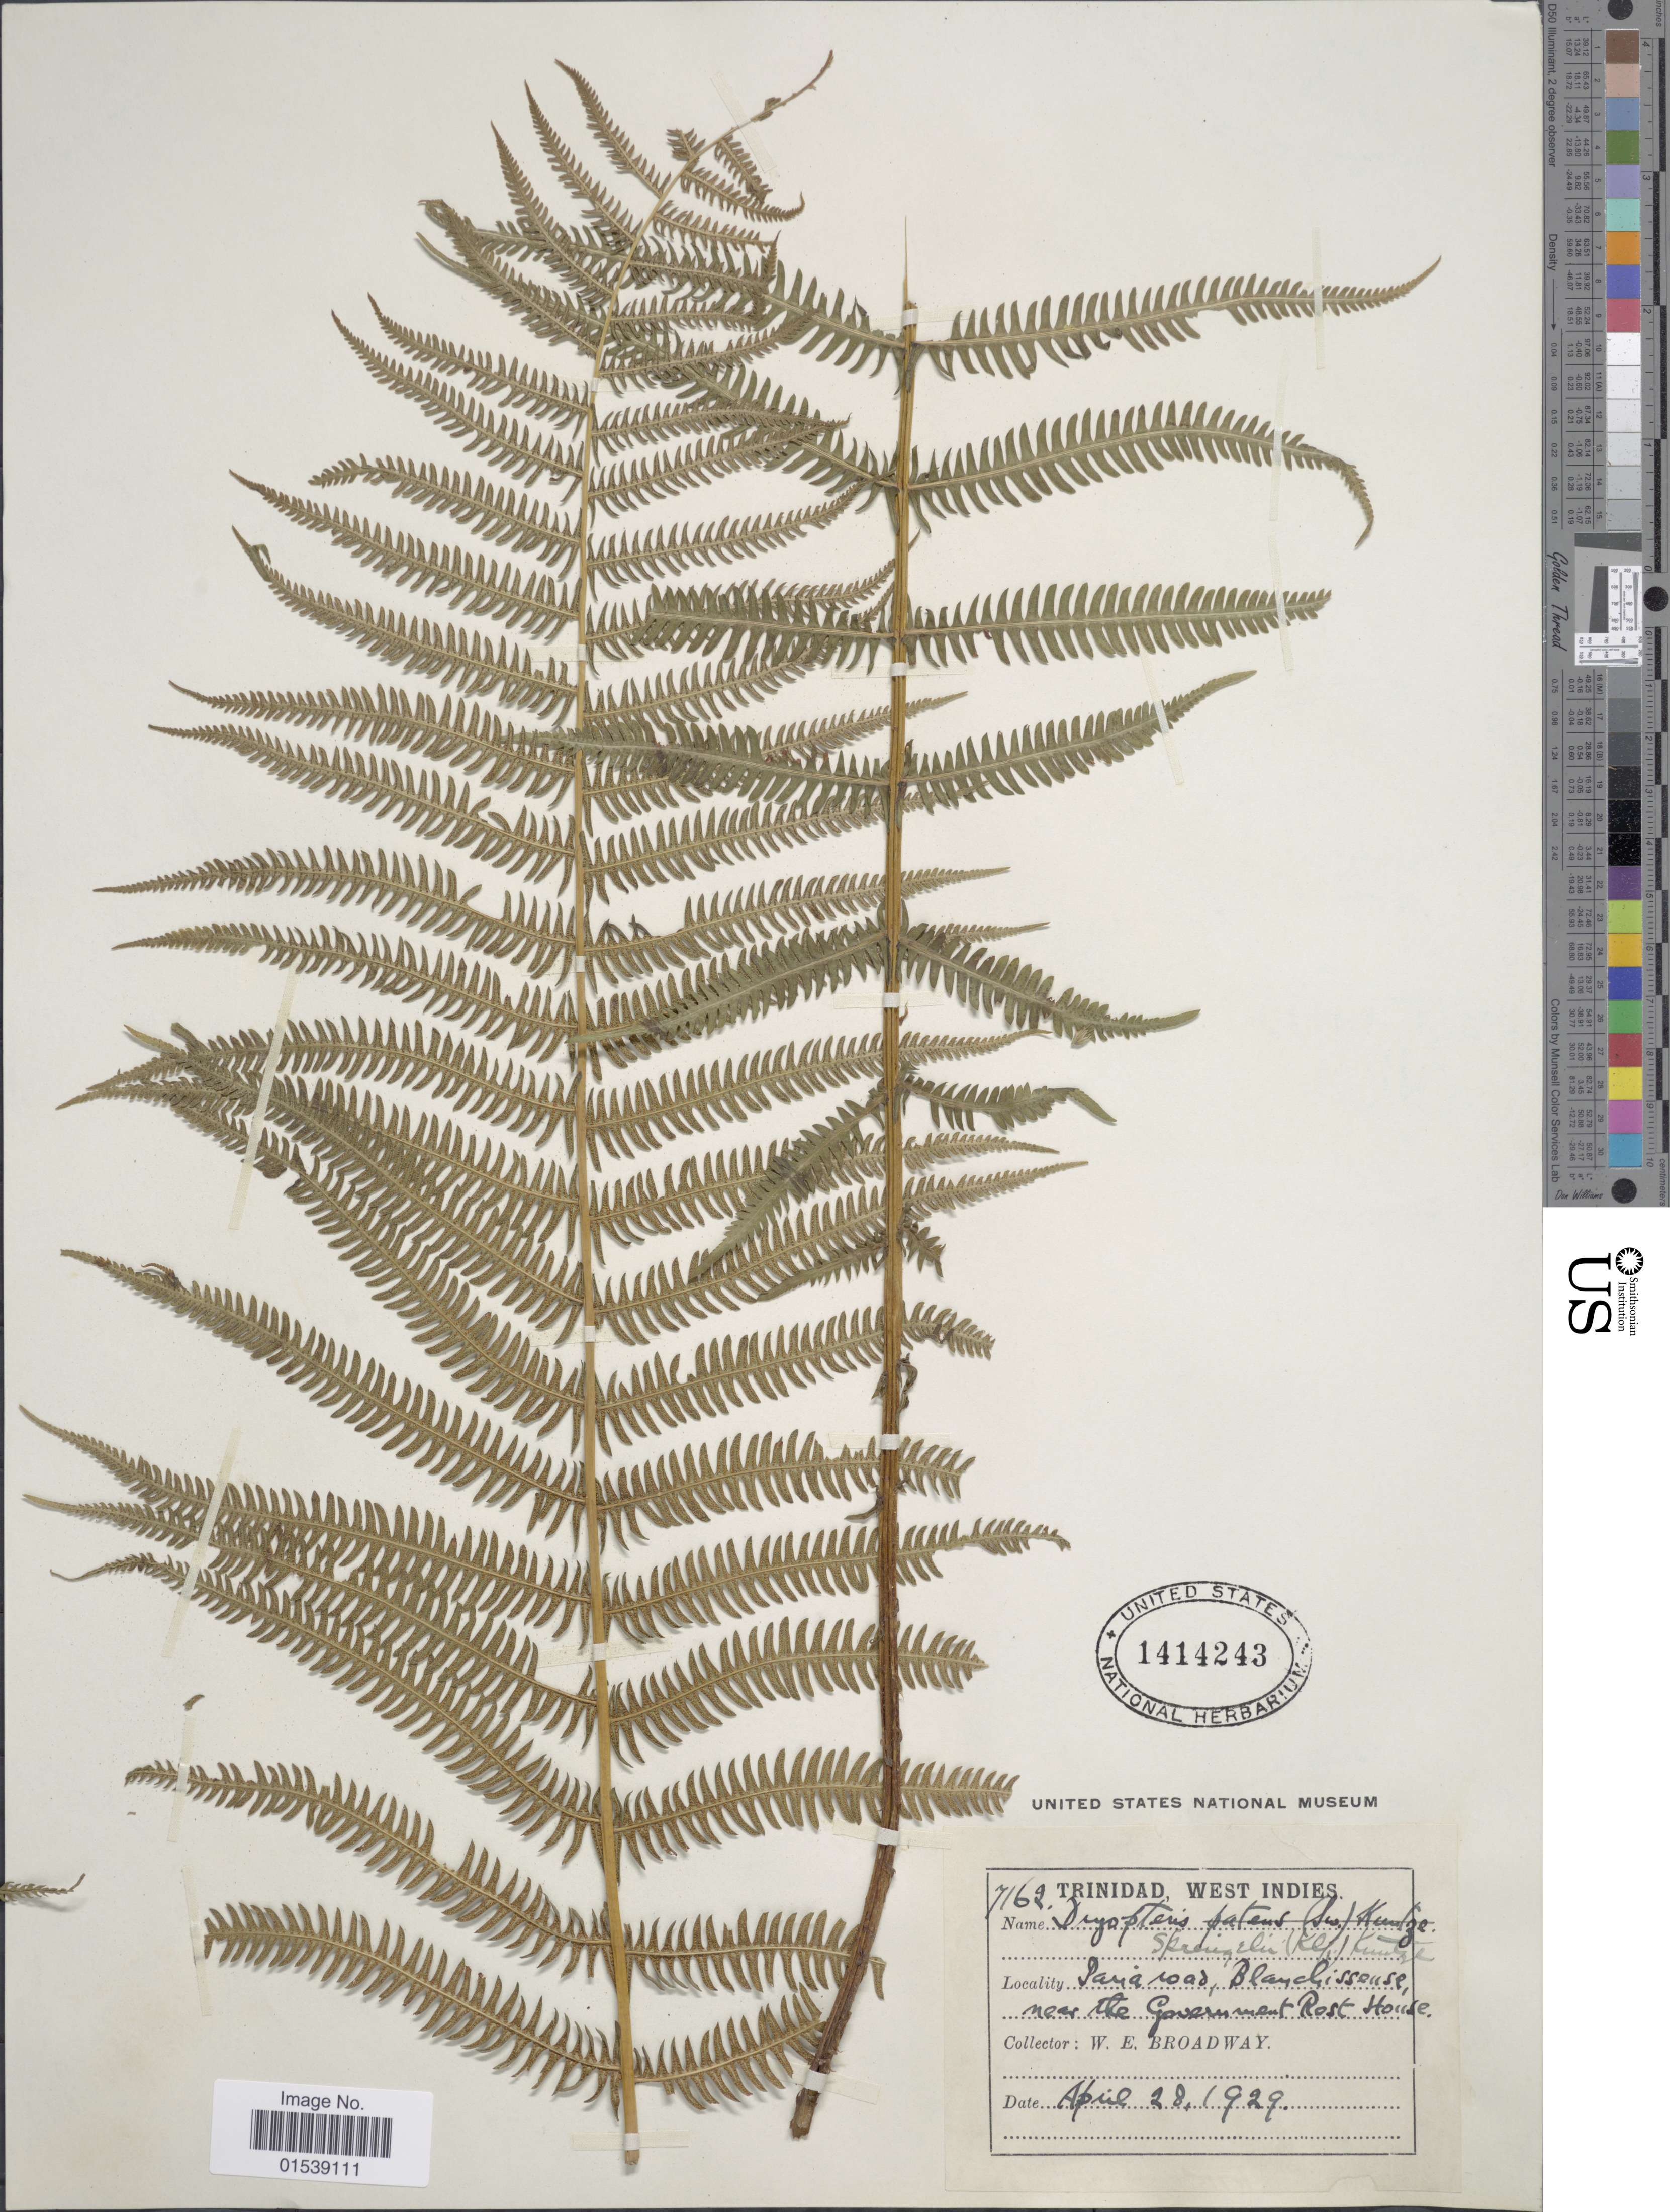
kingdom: Plantae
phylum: Tracheophyta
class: Polypodiopsida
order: Polypodiales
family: Thelypteridaceae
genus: Amauropelta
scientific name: Amauropelta balbisii (Spreng.) comb. nov., ined. 2015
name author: (Spreng.)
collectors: W. E. Broadway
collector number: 7162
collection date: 1929-04-28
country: Trinidad and Tobago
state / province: Trinidad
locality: West Indies, Paria Road, Blanchisseuse near the Government Rest House.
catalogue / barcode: US 1414243